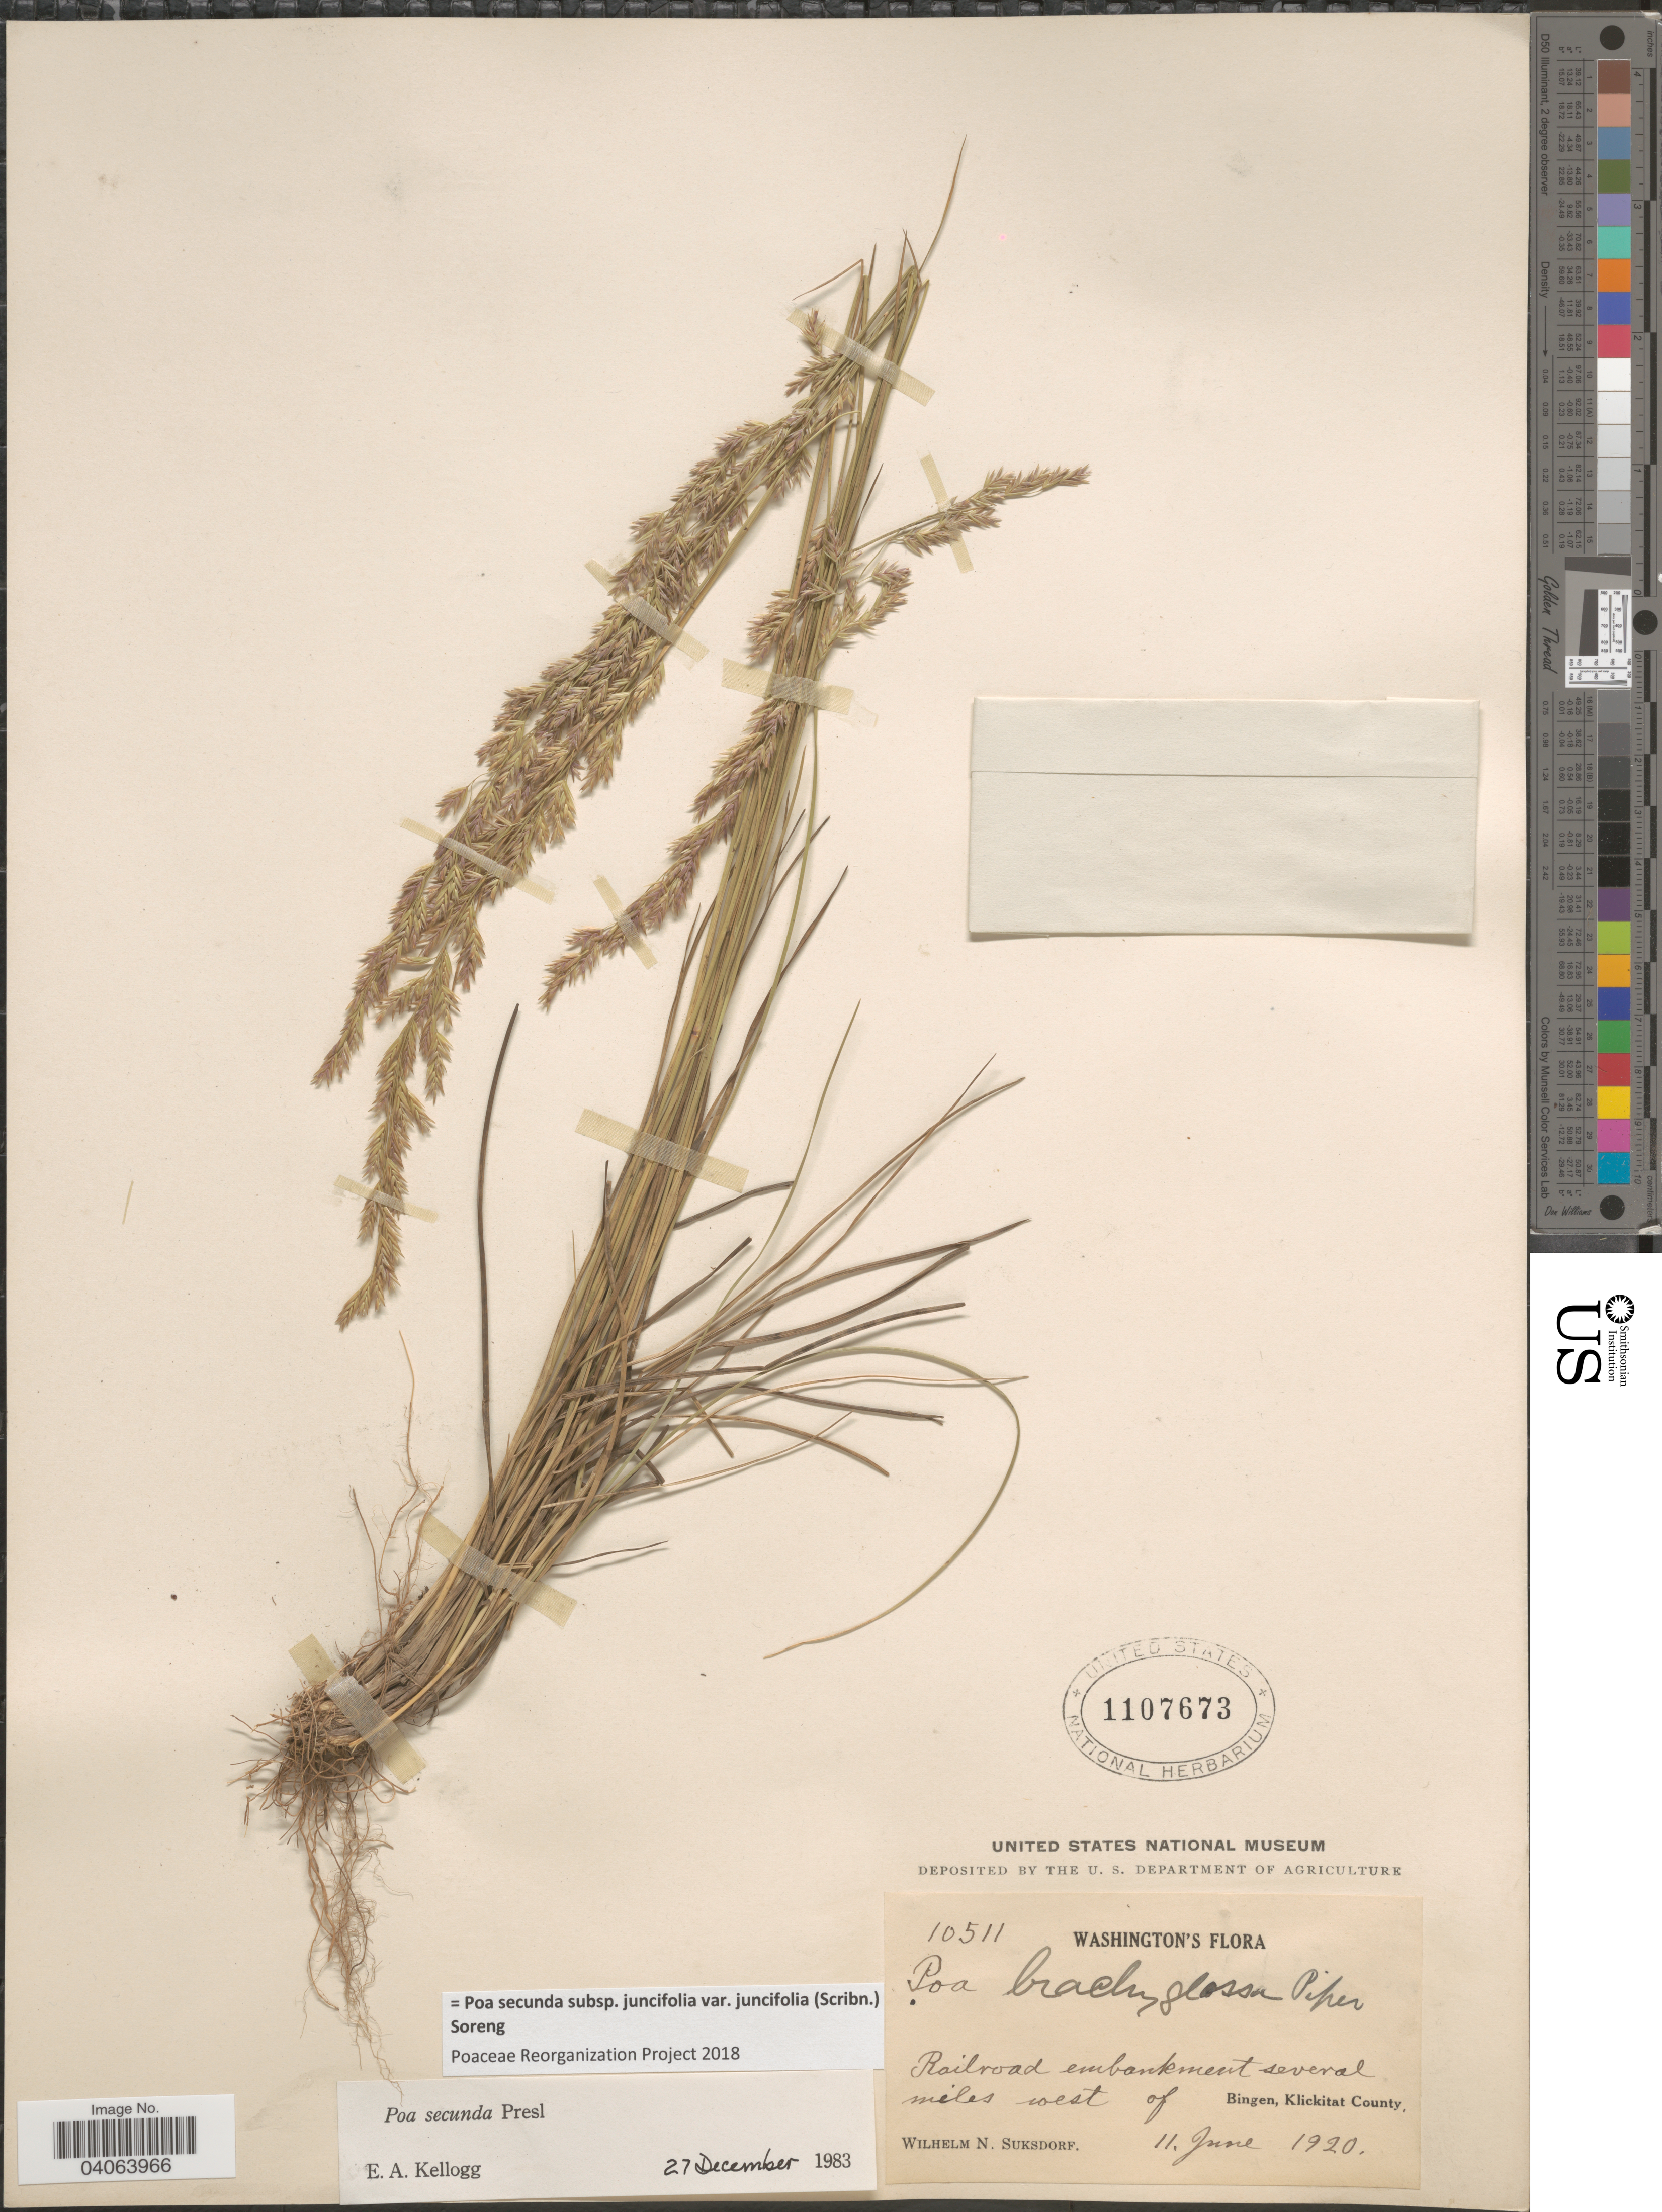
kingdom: Plantae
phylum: Tracheophyta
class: Liliopsida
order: Poales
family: Poaceae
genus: Poa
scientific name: Poa secunda subsp. juncifolia var. juncifolia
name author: (Scribn.) Soreng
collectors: W. N. Suksdorf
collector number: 10511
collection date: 1920-06-11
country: United States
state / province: Washington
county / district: Klickitat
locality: Railroad embankment several miles west of Bingen, Klickitat County.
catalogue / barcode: US 1107673